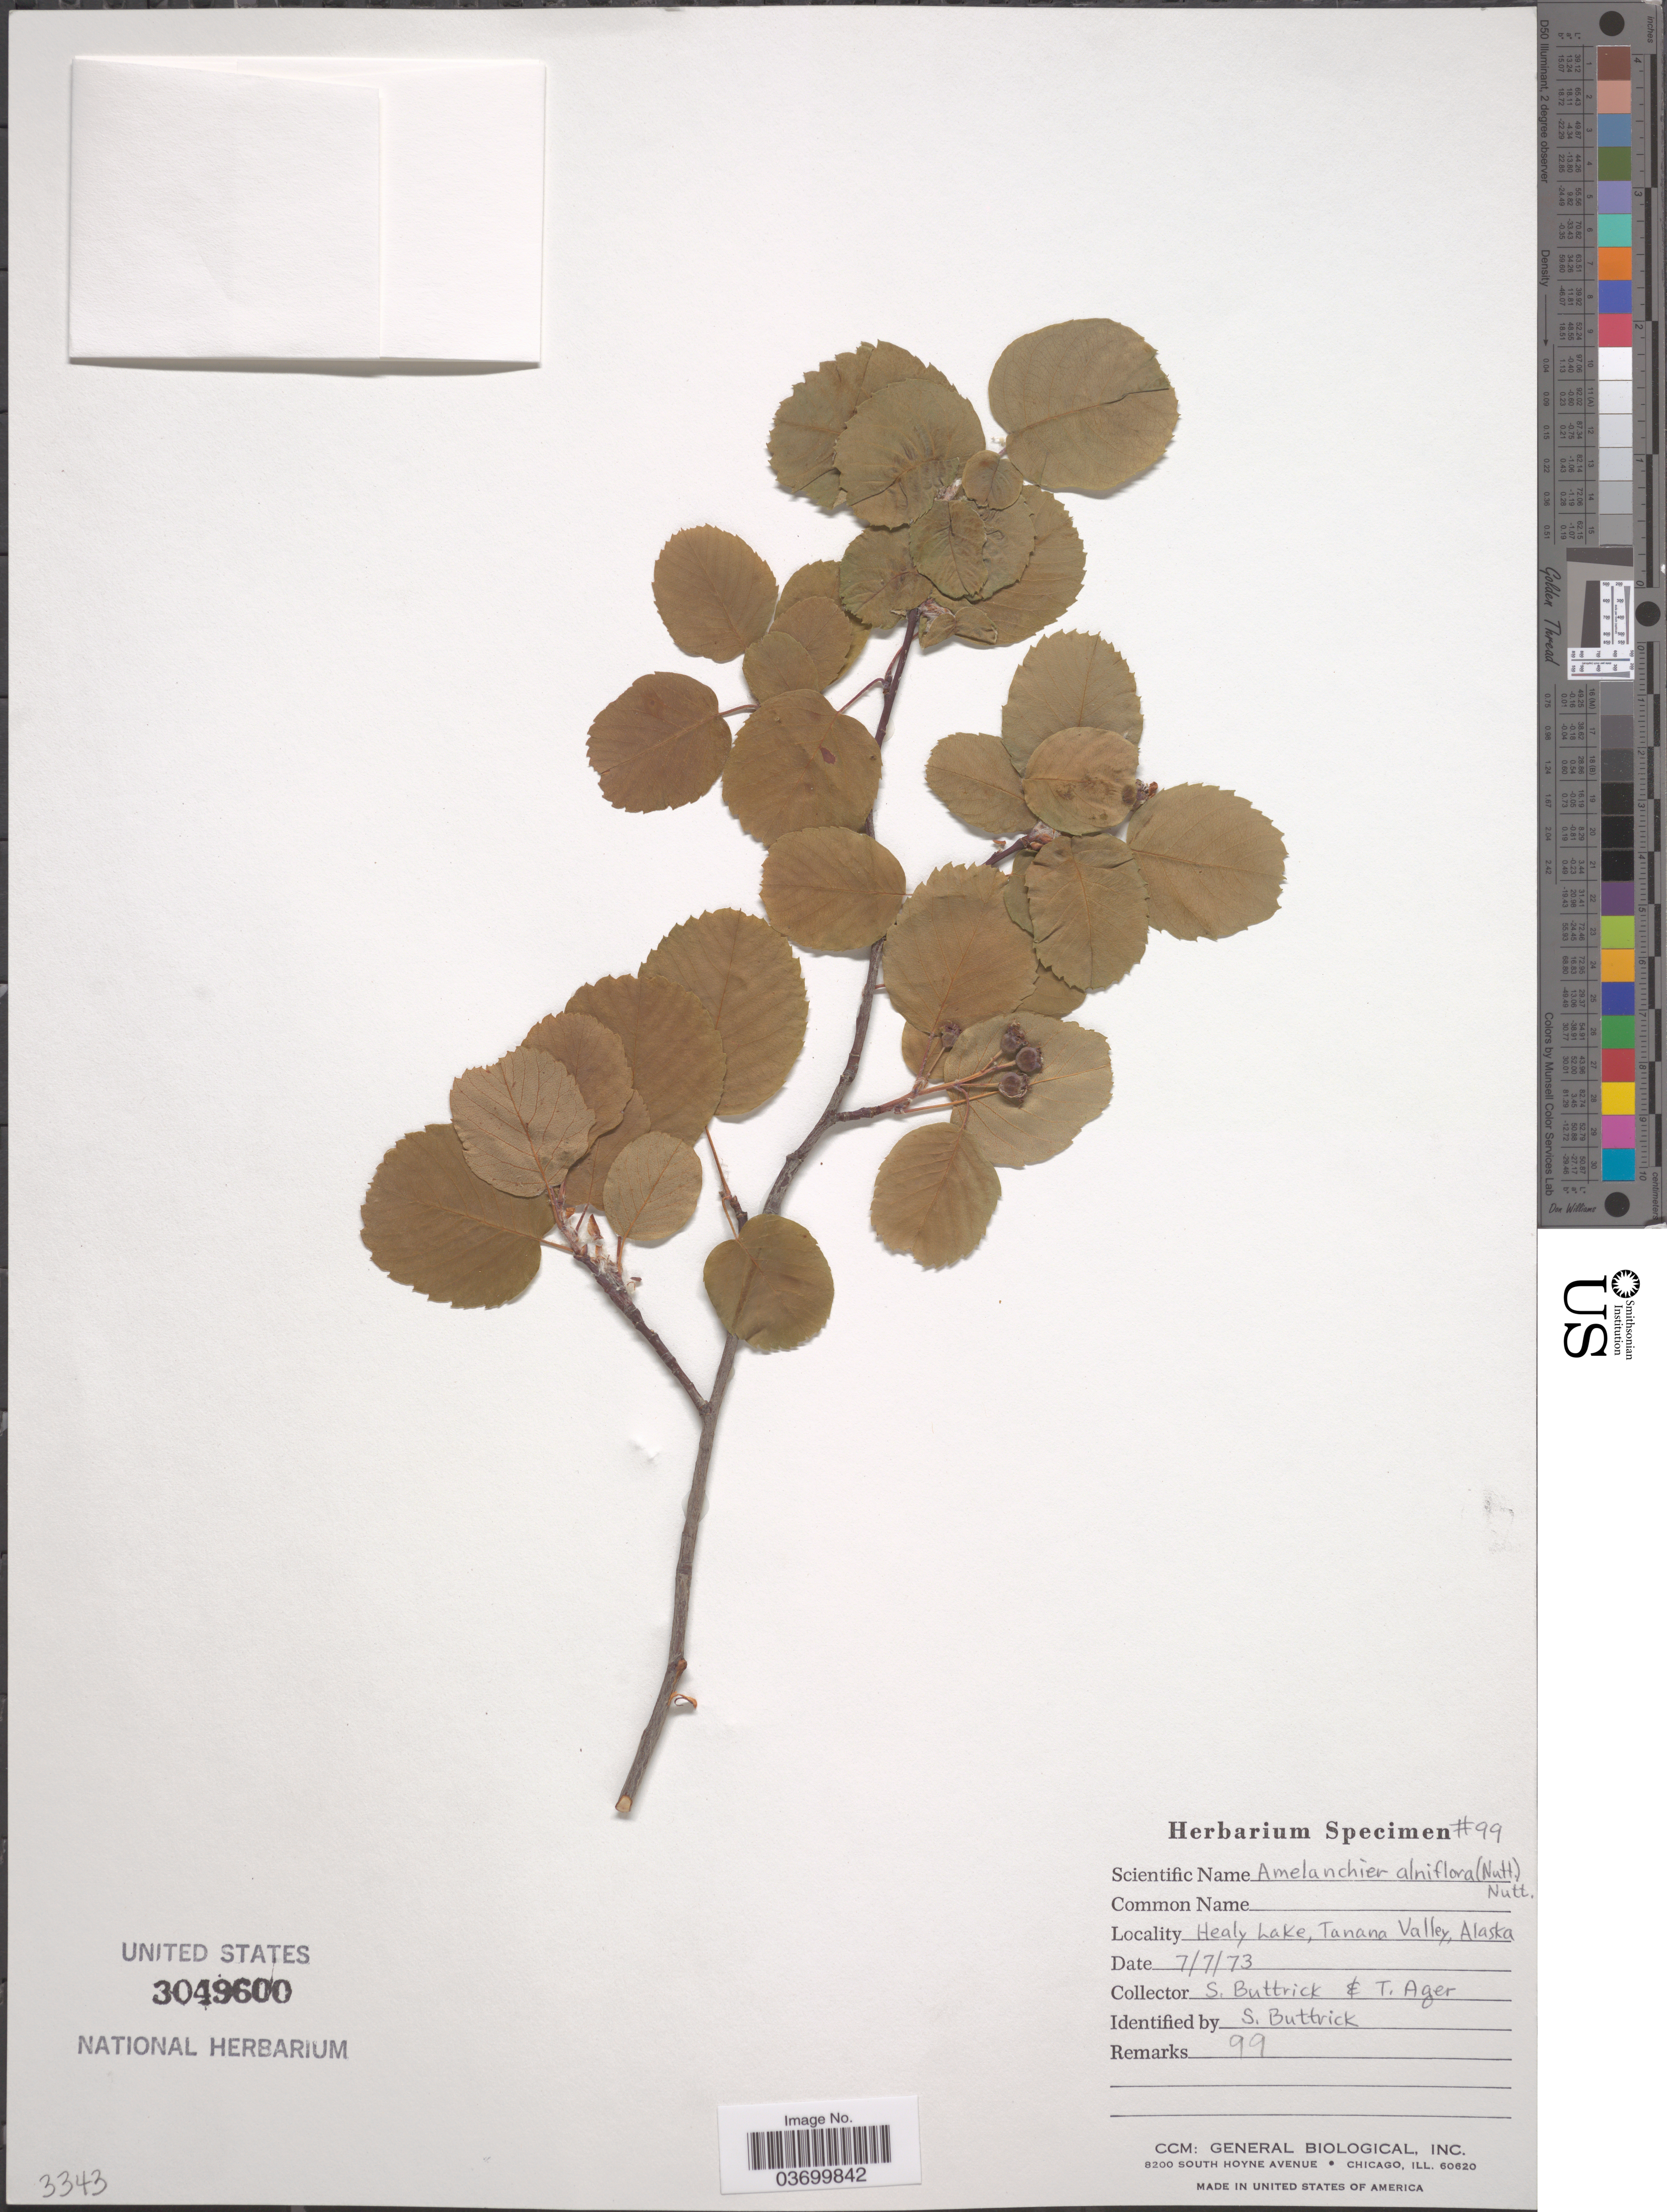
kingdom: Plantae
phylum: Tracheophyta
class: Magnoliopsida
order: Rosales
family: Rosaceae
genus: Amelanchier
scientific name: Amelanchier alnifolia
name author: (Nutt.) Nutt. ex M. Roem.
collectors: S. Buttrick & T. Ager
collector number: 99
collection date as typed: Transcribed d/m/y: 7/7/73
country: United States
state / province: Alaska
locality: Healy Lake, Tanana Valley.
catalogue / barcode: US 3049600